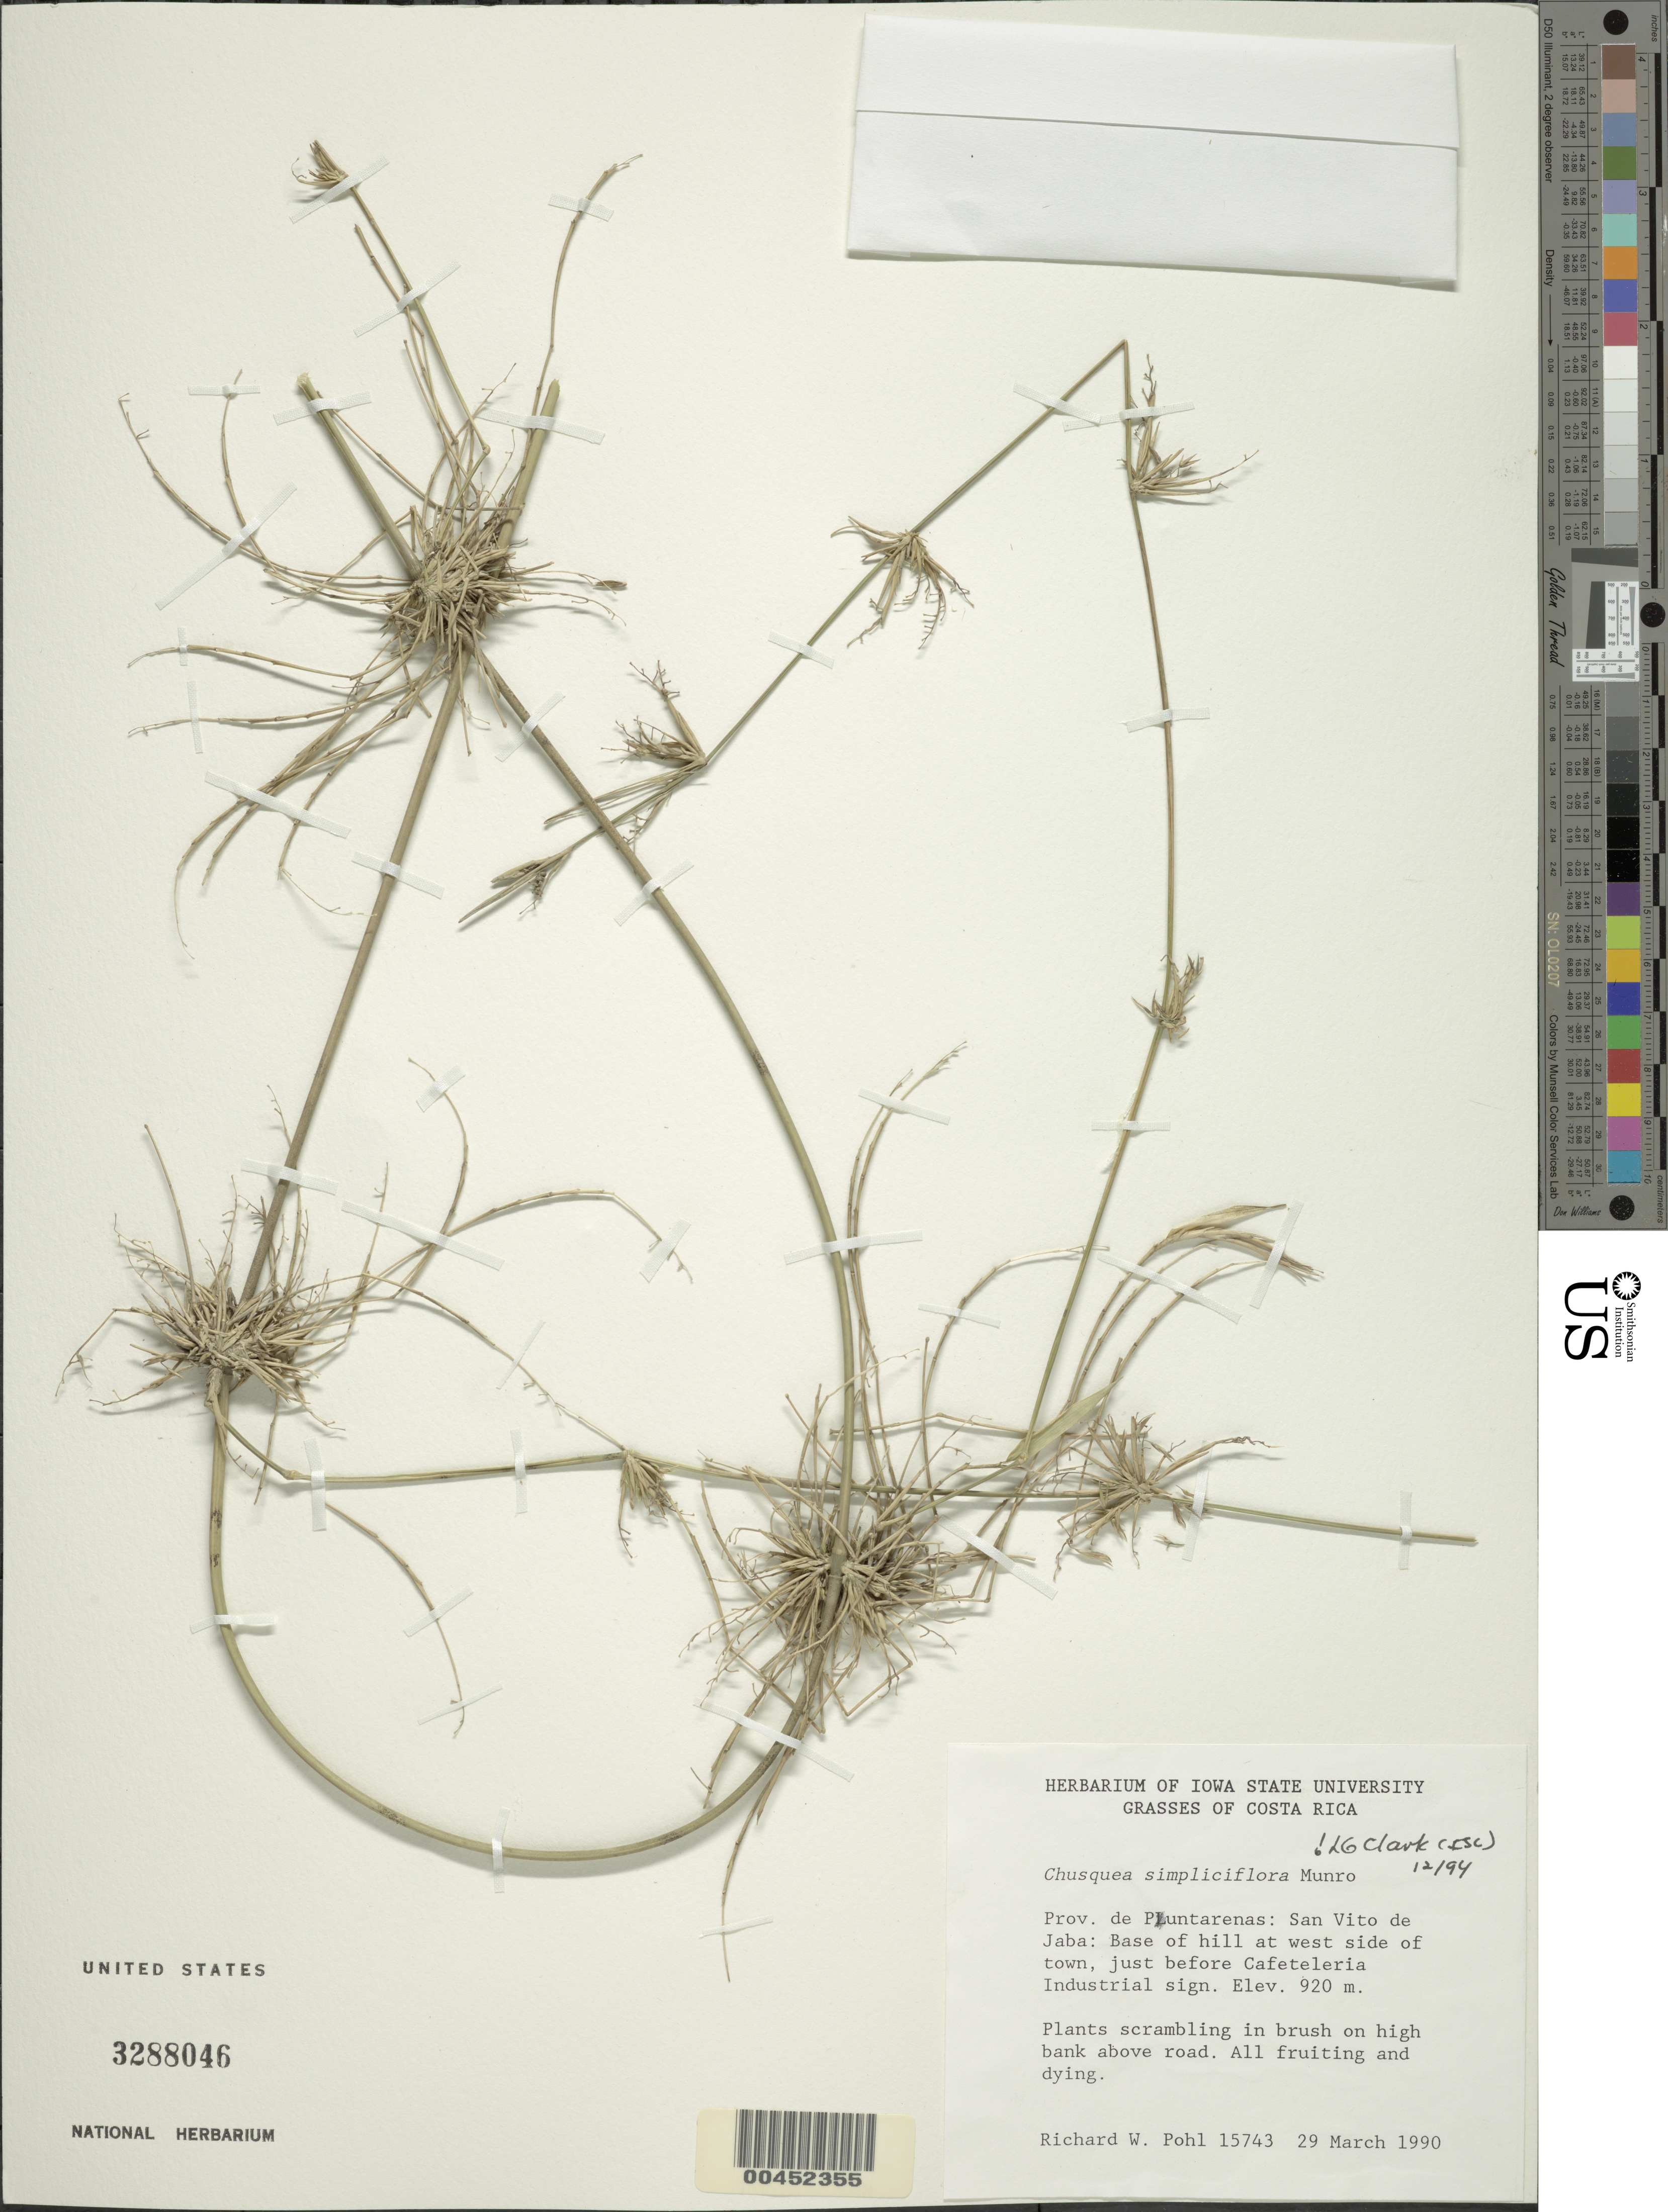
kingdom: Plantae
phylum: Tracheophyta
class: Liliopsida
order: Poales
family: Poaceae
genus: Chusquea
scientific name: Chusquea simpliciflora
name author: Munro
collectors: R. W. Pohl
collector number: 15743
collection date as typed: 29 Mar 1990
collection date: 1990-03-29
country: Costa Rica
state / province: Puntarenas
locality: San vito de jaba, w side of town, just before the cafeteleria industrial sign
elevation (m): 920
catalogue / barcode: US 3288046